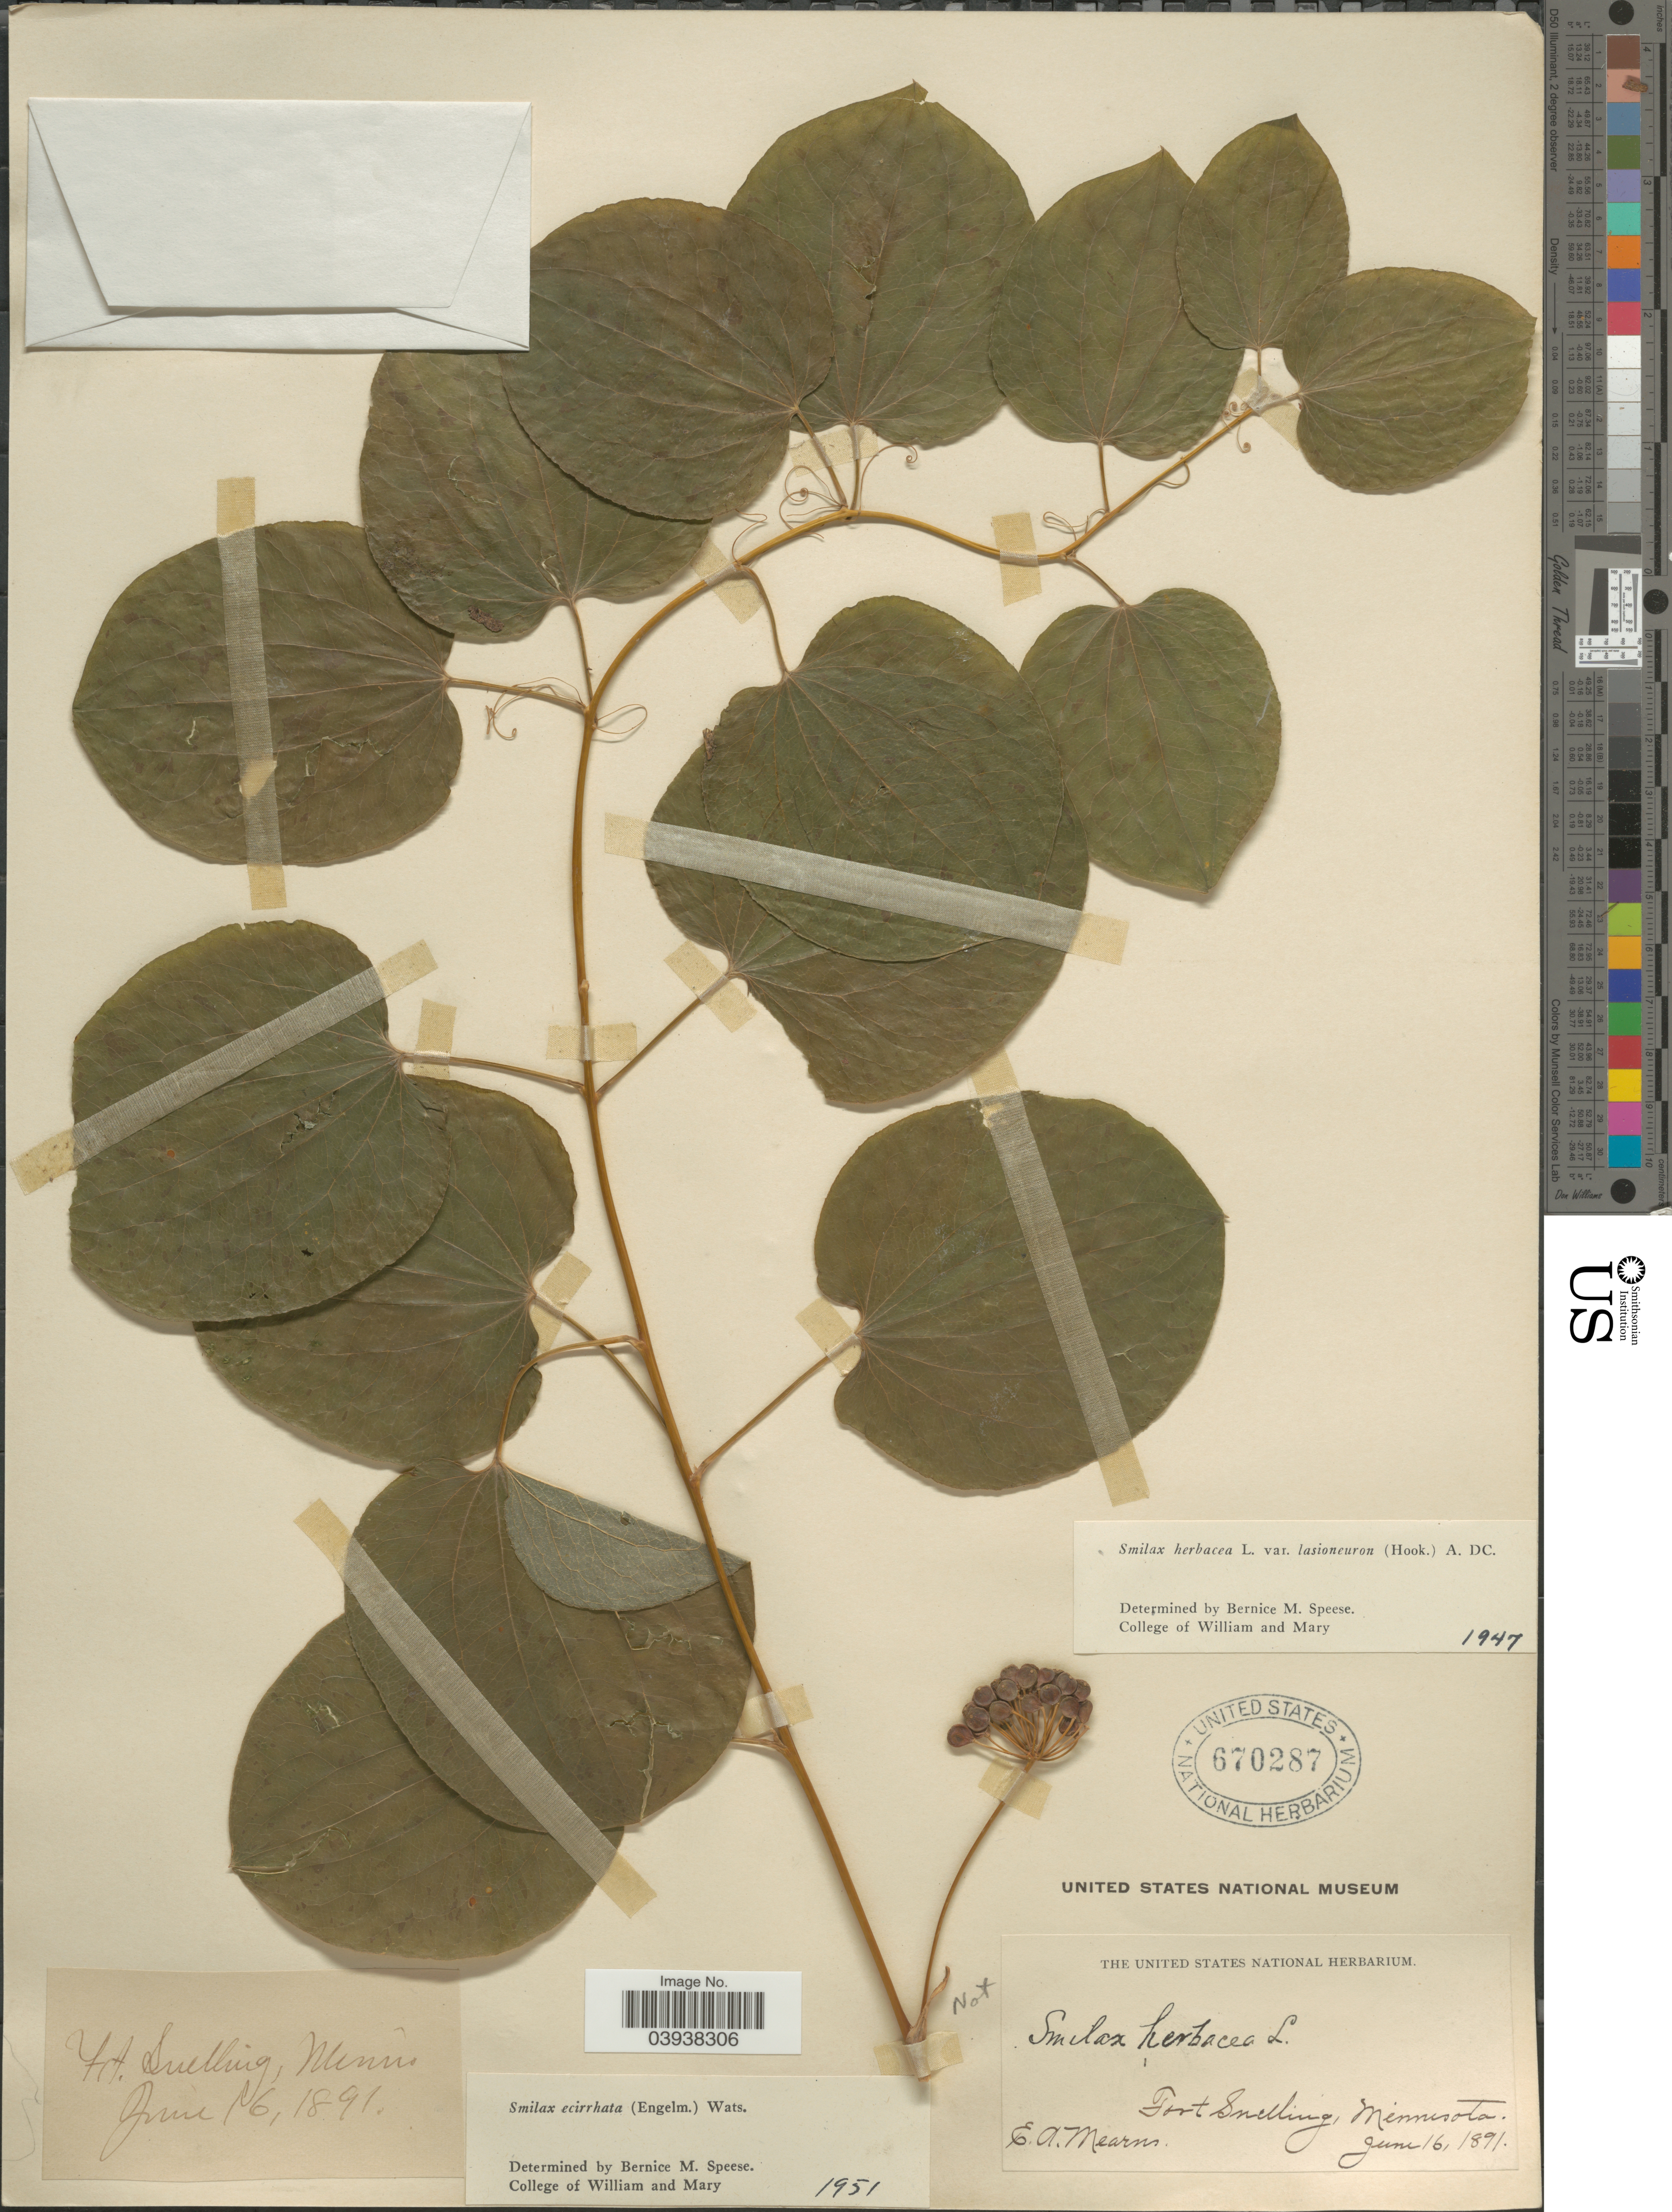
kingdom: Plantae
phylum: Tracheophyta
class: Liliopsida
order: Liliales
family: Smilacaceae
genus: Smilax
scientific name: Smilax ecirrhata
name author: (Engelm. ex Kunth) S. Watson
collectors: E. A. Mearns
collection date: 1891-06-16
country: United States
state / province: Minnesota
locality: Fort Snelling.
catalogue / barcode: US 670287